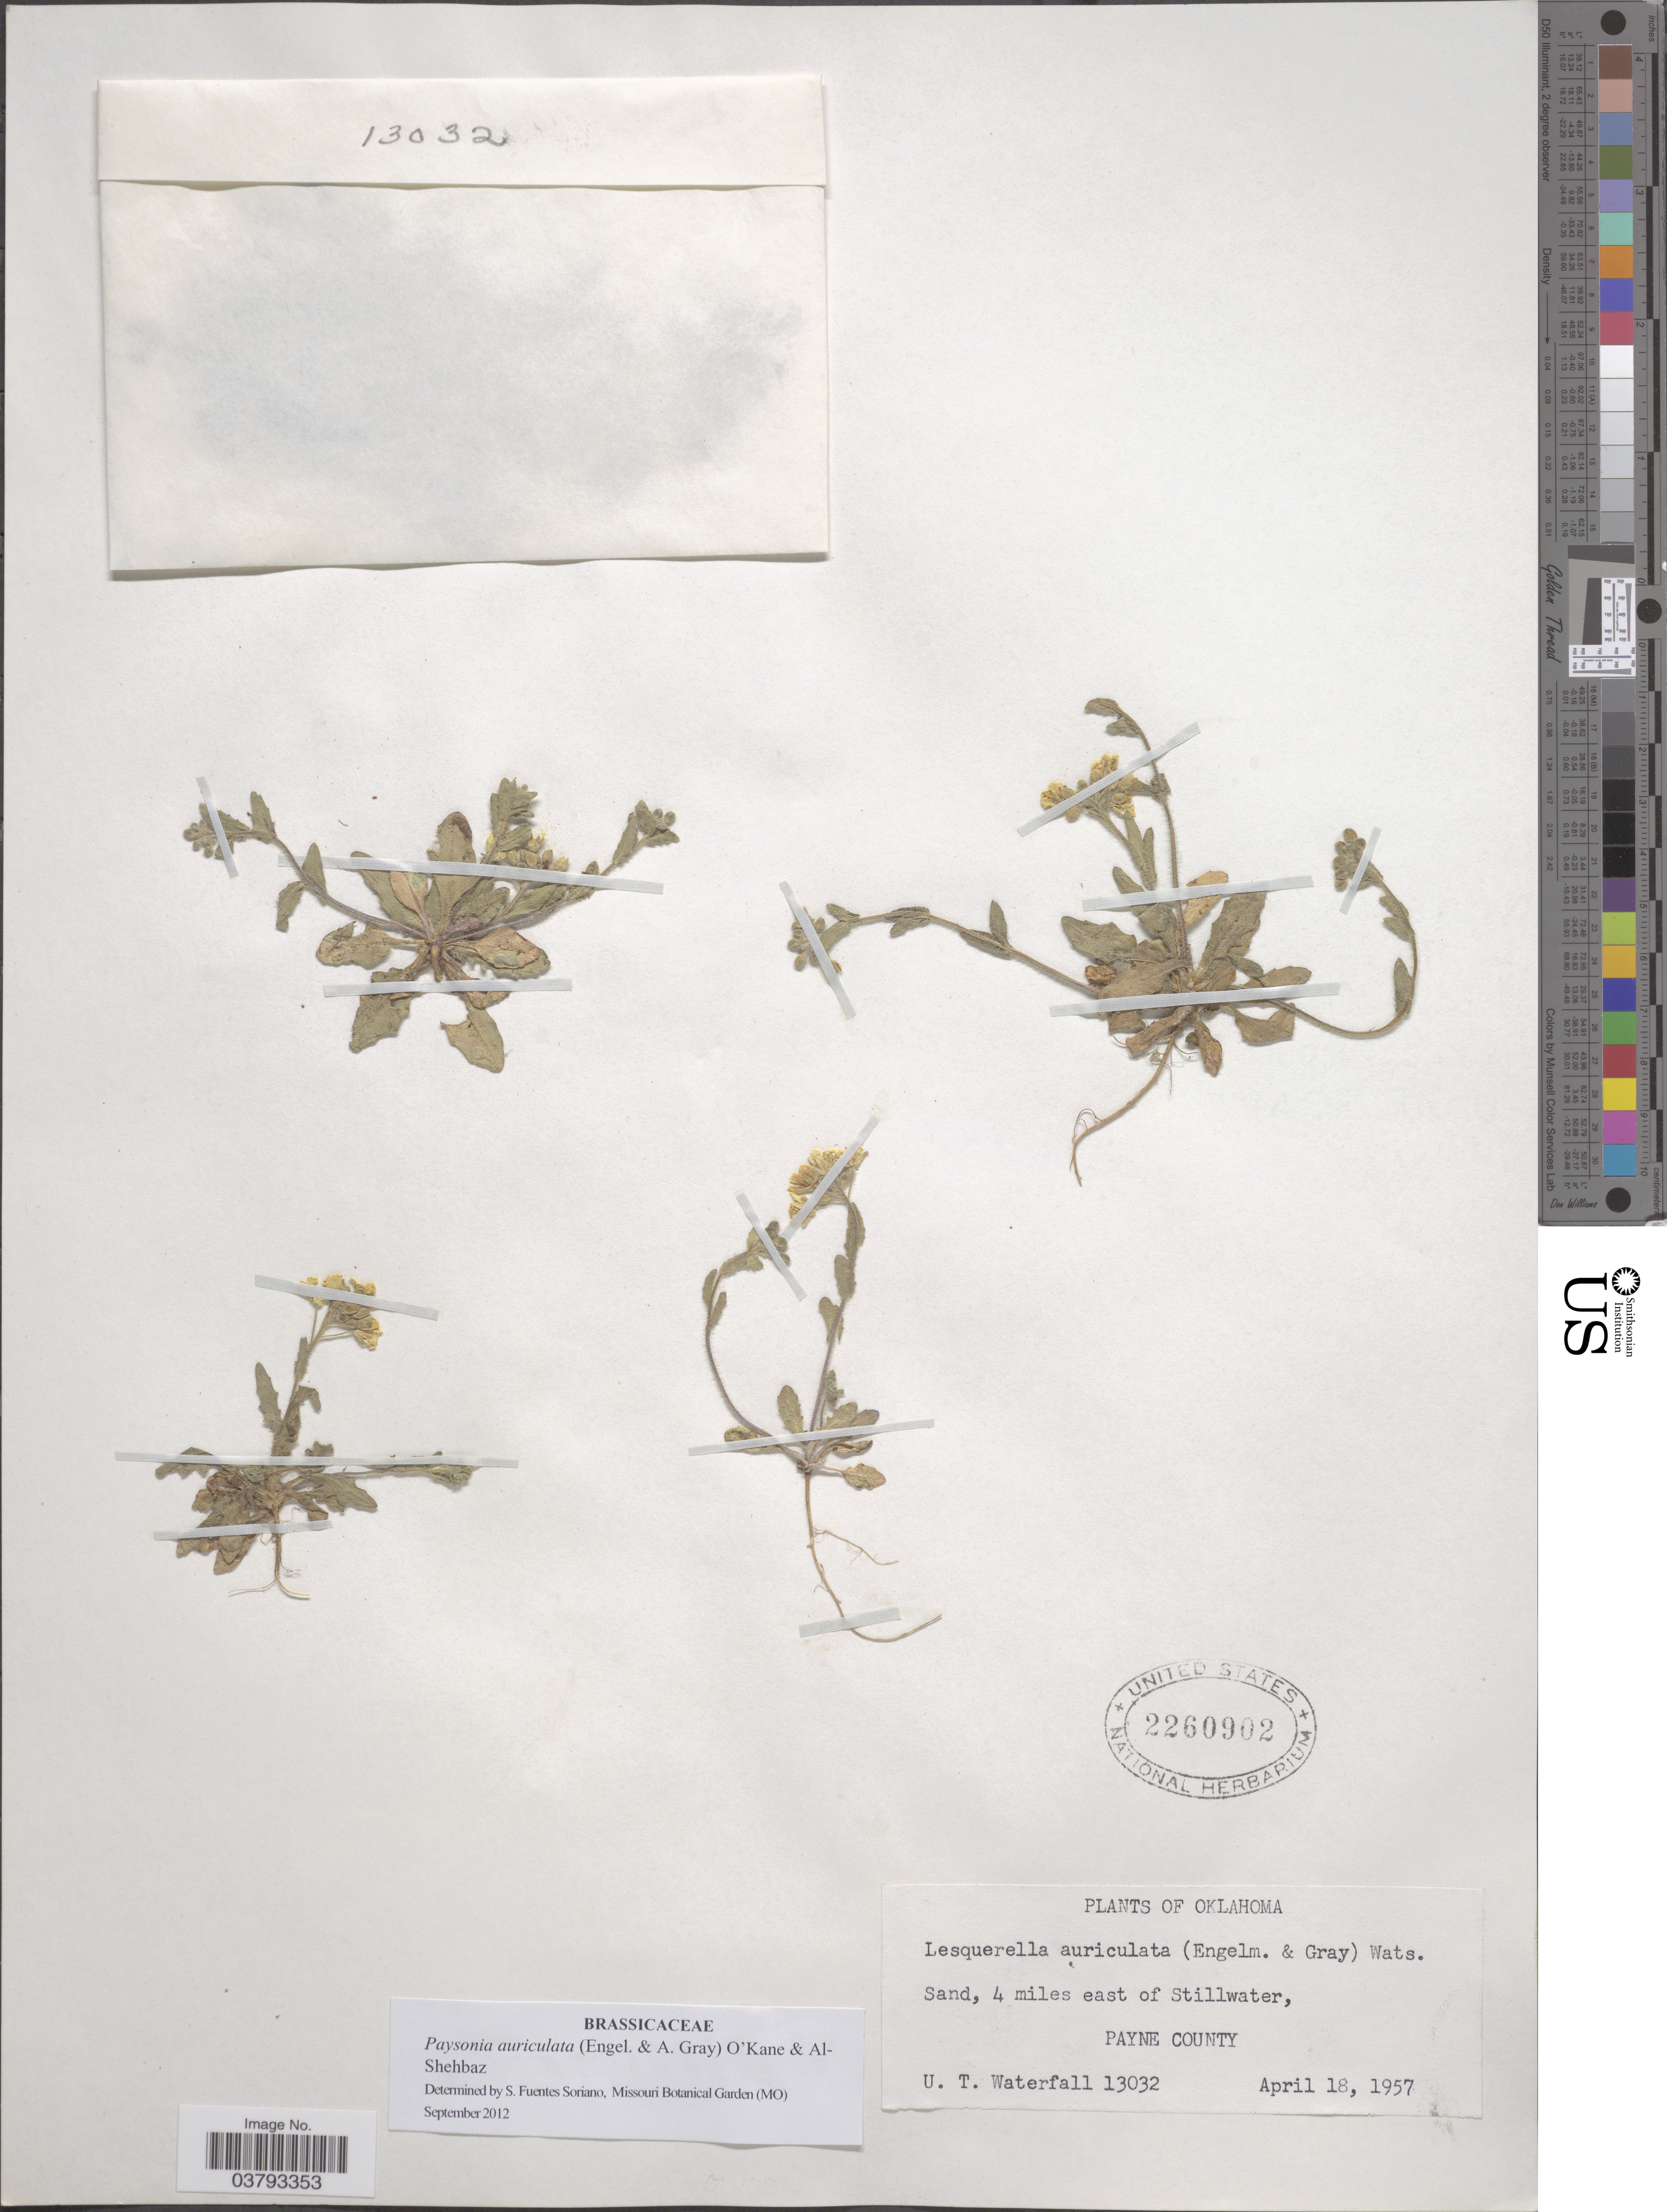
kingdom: Plantae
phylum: Tracheophyta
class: Magnoliopsida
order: Brassicales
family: Brassicaceae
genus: Lesquerella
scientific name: Lesquerella auriculata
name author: (Engelm. & A. Gray) S. Watson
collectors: U. T. Waterfall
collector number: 13032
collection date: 1957-04-18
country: United States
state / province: Oklahoma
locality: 4 miles east of Stillwater, Payne County.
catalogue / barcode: US 2260902